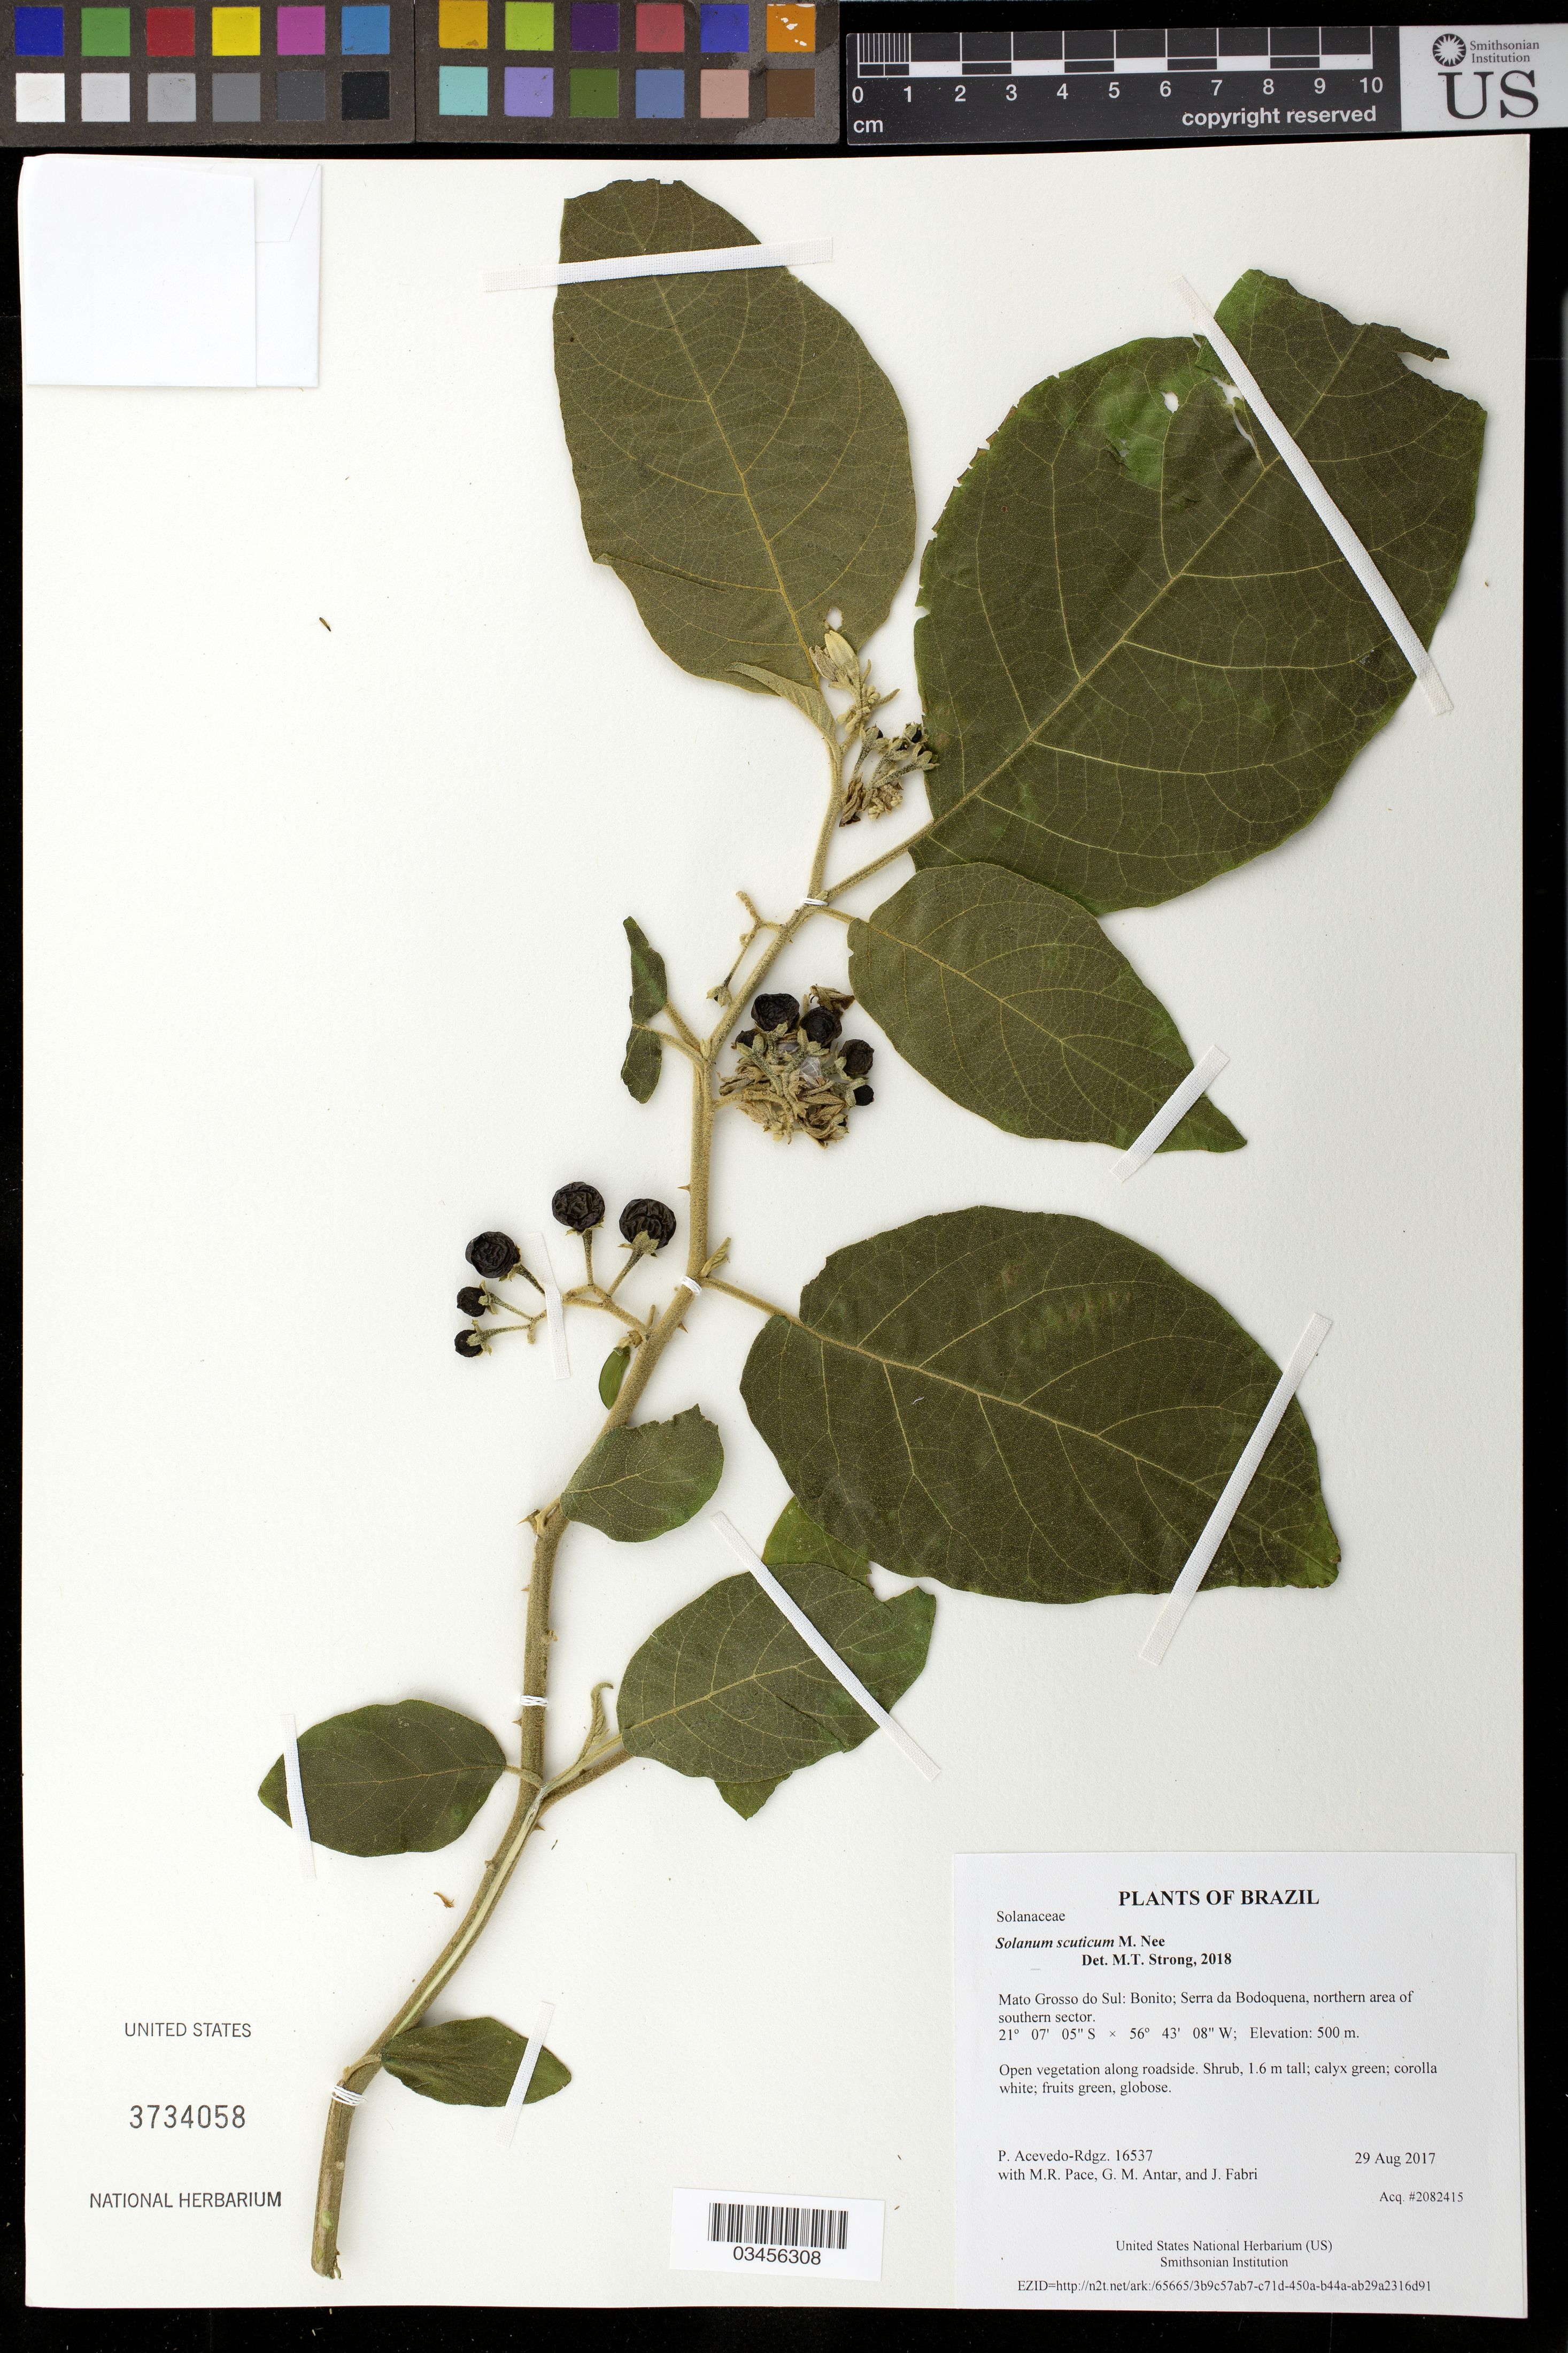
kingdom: Plantae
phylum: Tracheophyta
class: Magnoliopsida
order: Solanales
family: Solanaceae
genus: Solanum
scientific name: Solanum scuticum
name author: M. Nee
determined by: Strong, Mark T., (BOT), Smithsonian Institution - National Museum of Natural History (UNITED STATES)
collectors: P. Acevedo-Rodr., M. R. Pace, G. M. Antar & J. Fabri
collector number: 16537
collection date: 2017-08-29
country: Brazil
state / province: Mato Grosso do Sul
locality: Bonito; Serra da Bodoquena, northern area of southern sector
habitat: Open vegetation along roadside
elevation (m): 500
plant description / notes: US, NY, MO, K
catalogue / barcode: US 3734058